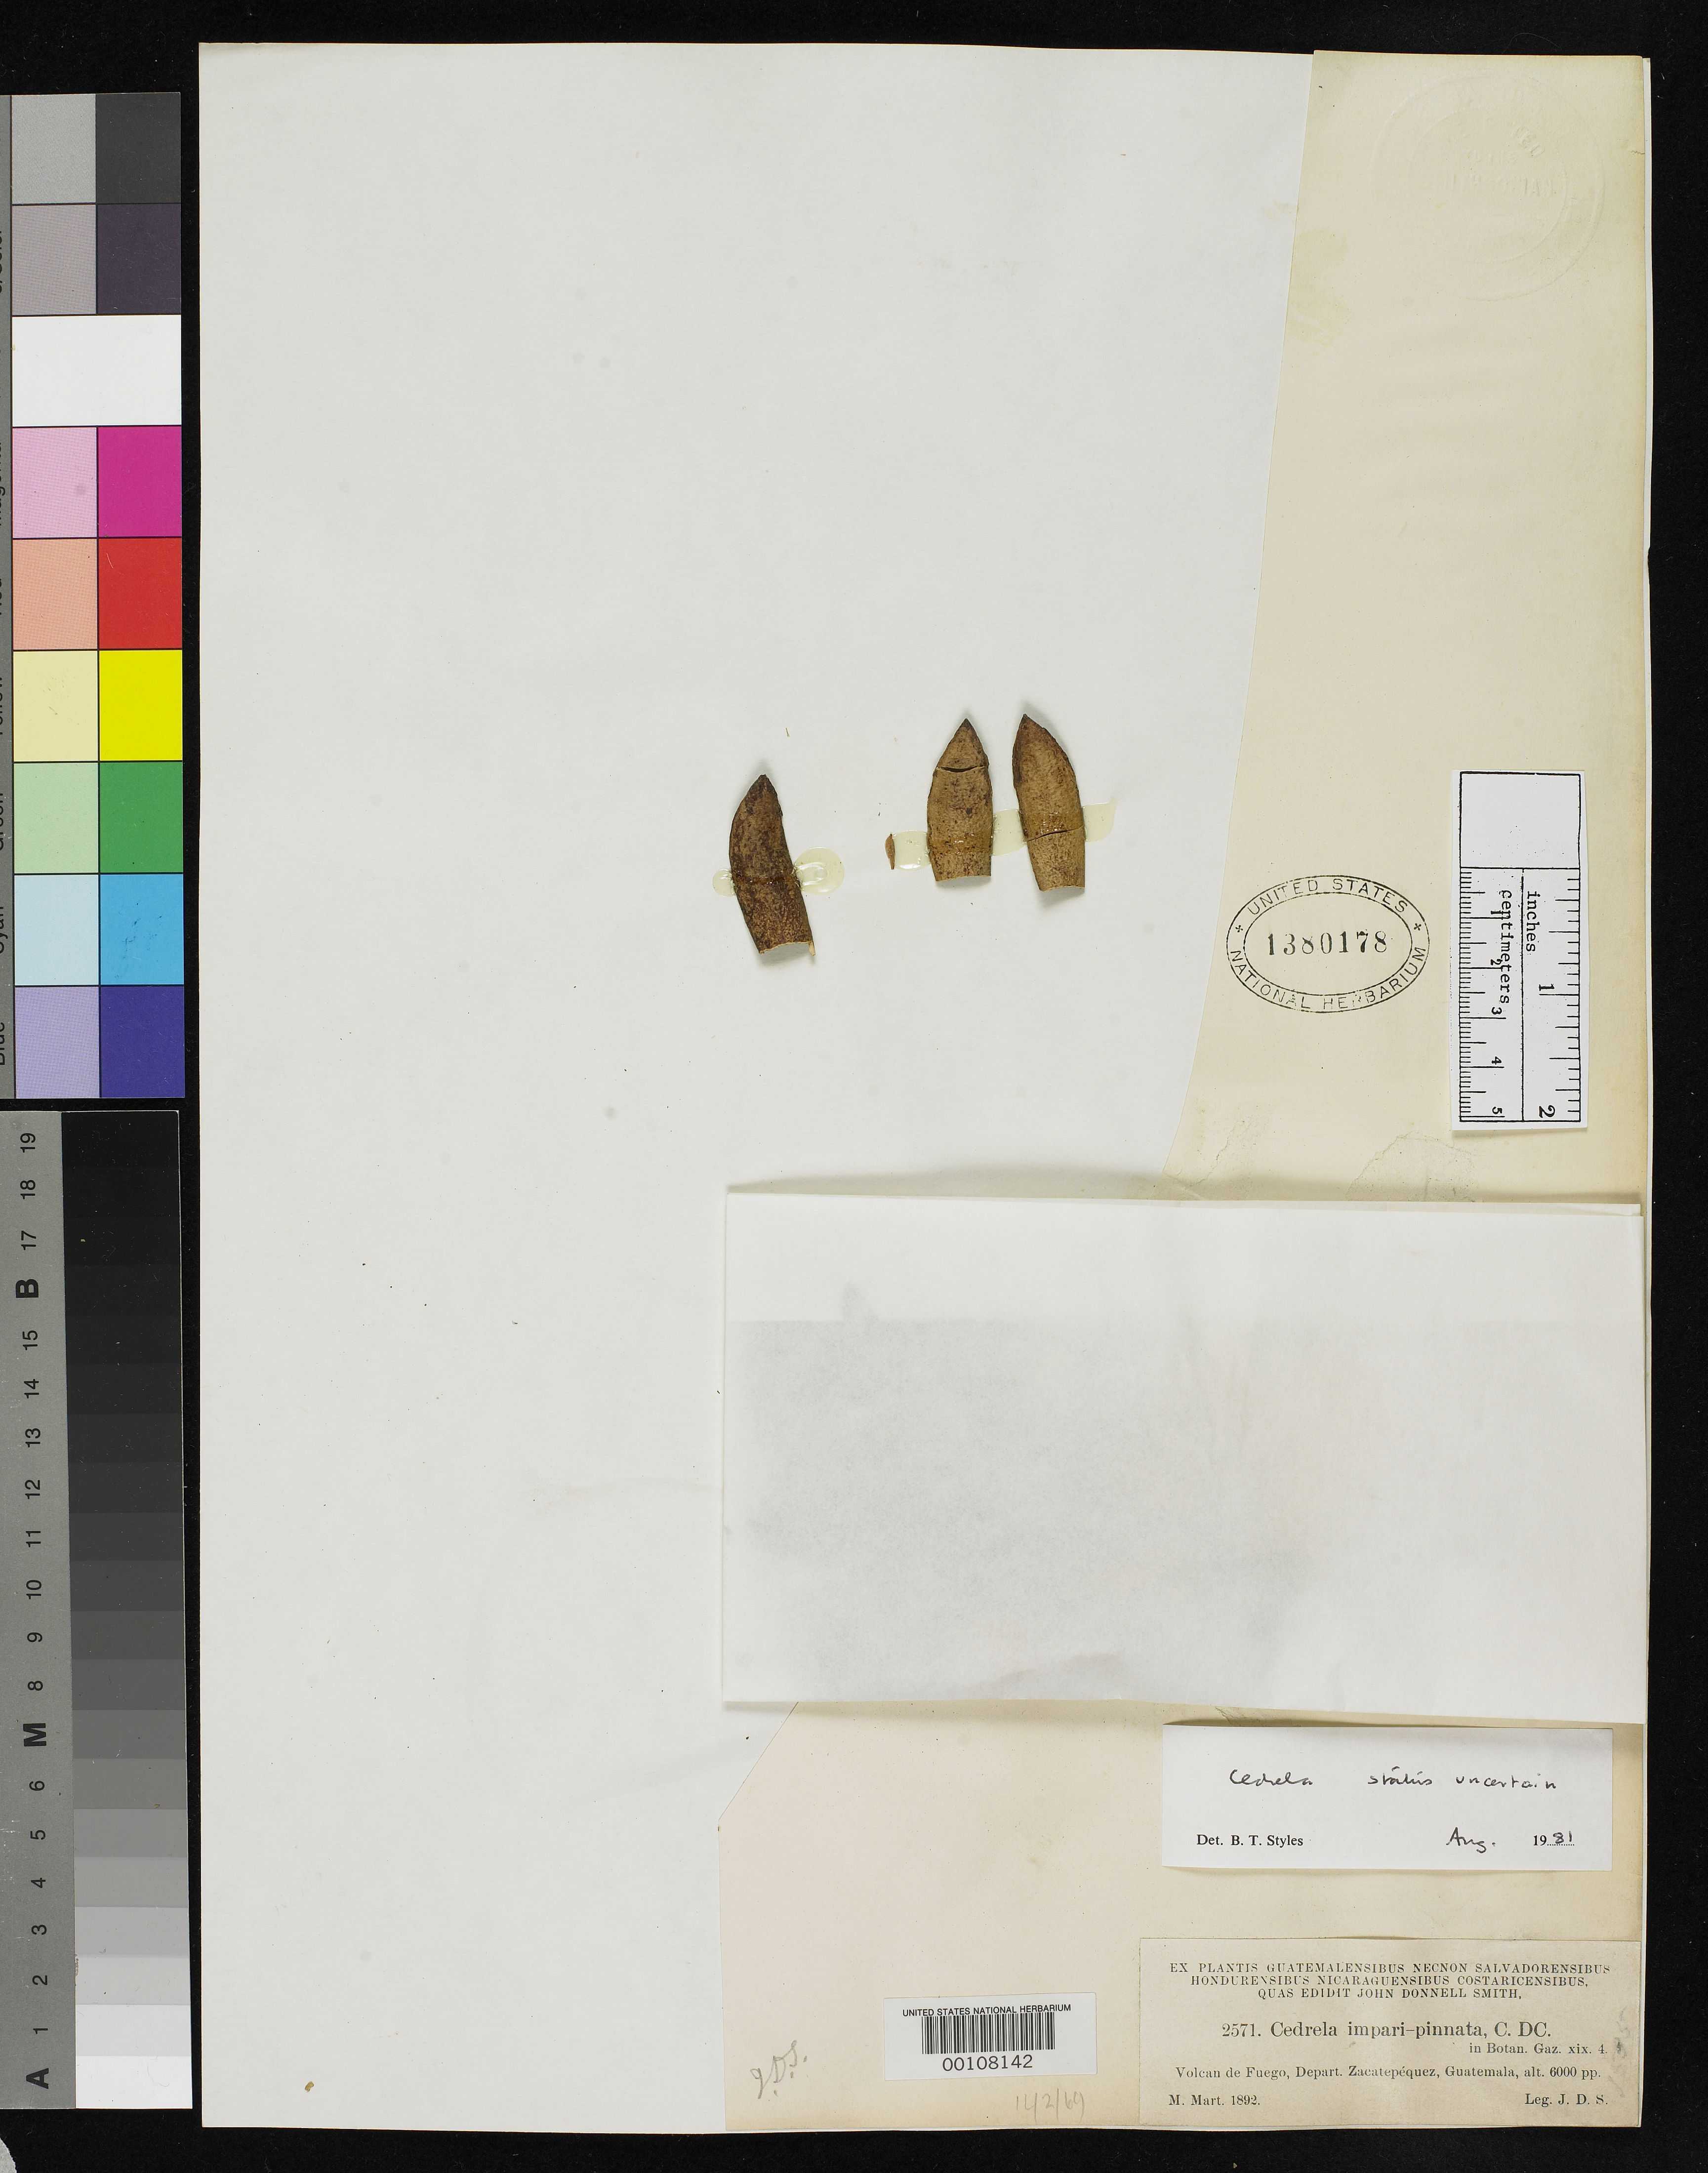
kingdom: Plantae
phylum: Tracheophyta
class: Magnoliopsida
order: Sapindales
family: Meliaceae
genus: Cedrela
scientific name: Cedrela impari-pinnata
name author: C. DC.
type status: Type Fragment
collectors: J. Donnell Smith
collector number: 2571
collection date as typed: Mar 1892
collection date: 1892-03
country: Guatemala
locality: Volcan de Fuego.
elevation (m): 1829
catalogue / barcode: US 1380178